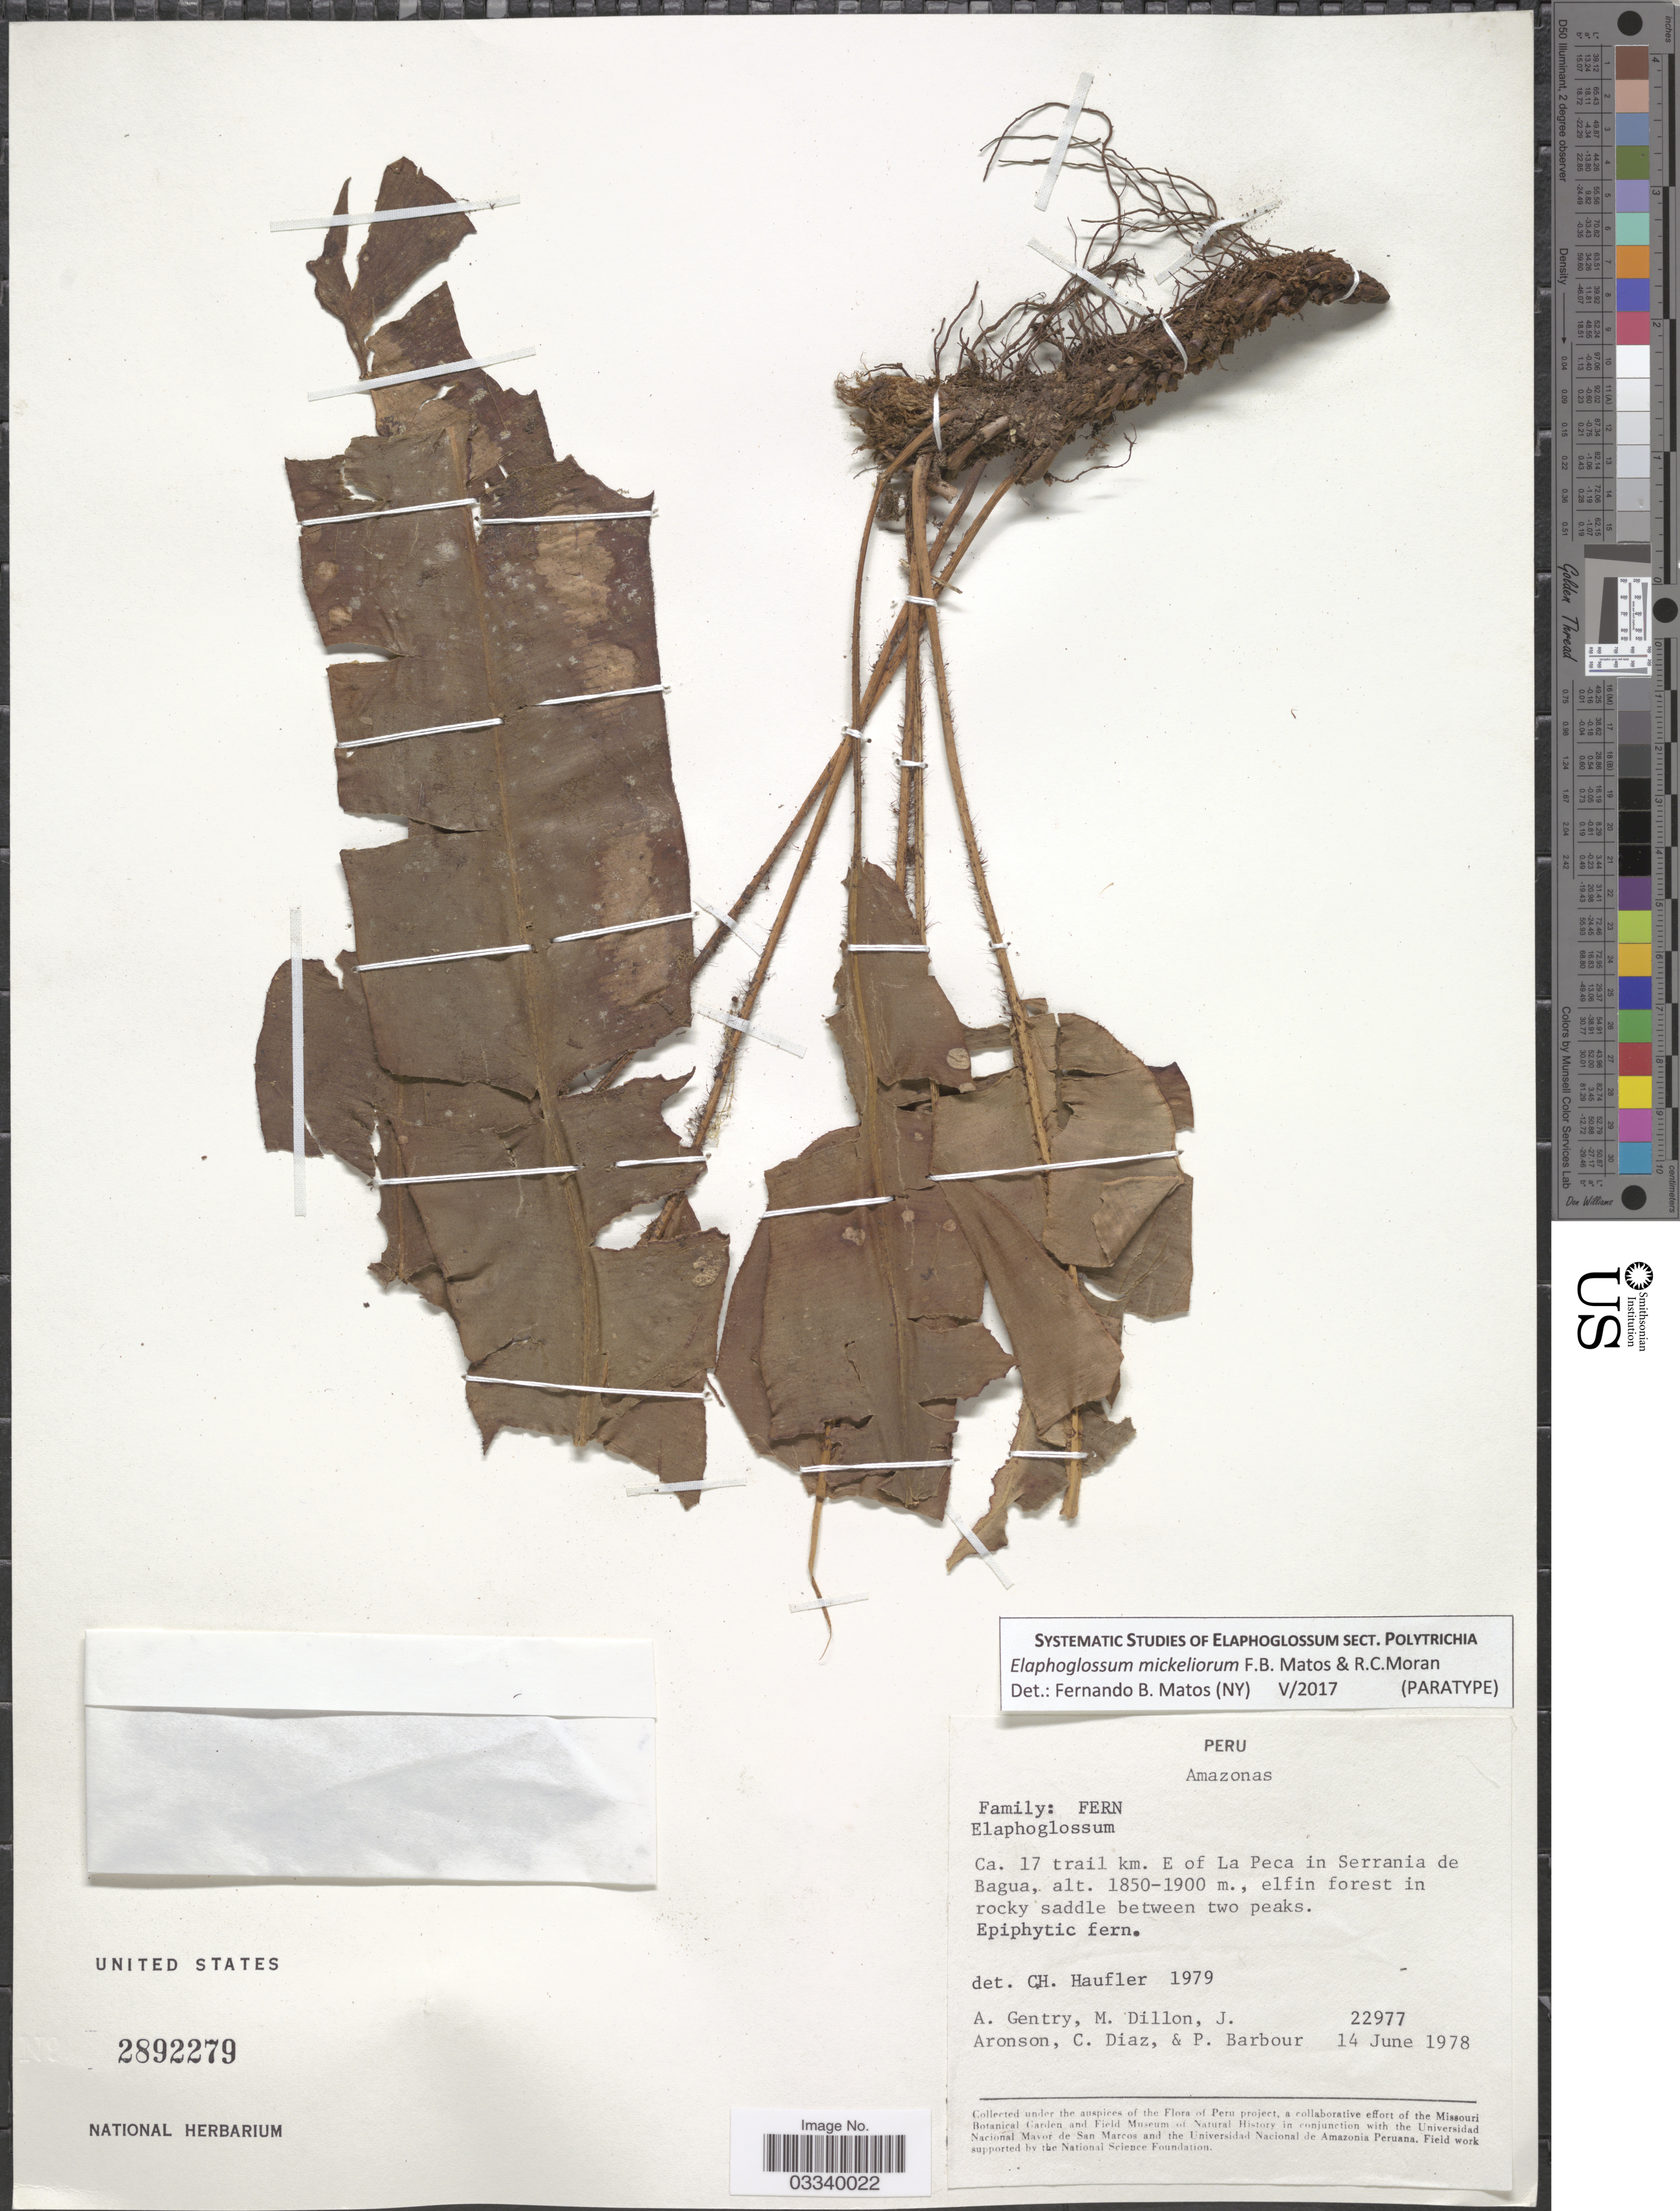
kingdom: Plantae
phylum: Tracheophyta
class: Polypodiopsida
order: Polypodiales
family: Dryopteridaceae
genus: Elaphoglossum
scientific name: Elaphoglossum mickeliorum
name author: F.B. Matos & R.C. Moran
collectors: A. H. Gentry, M. O. Dillon, J. Aronson, C. Díaz & P. Barbour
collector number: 22977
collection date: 1978-06-14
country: Peru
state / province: Amazonas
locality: Ca. 17 trail km. E of La Peca in Serrania de Bagua.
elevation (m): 1850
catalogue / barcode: US 2892279